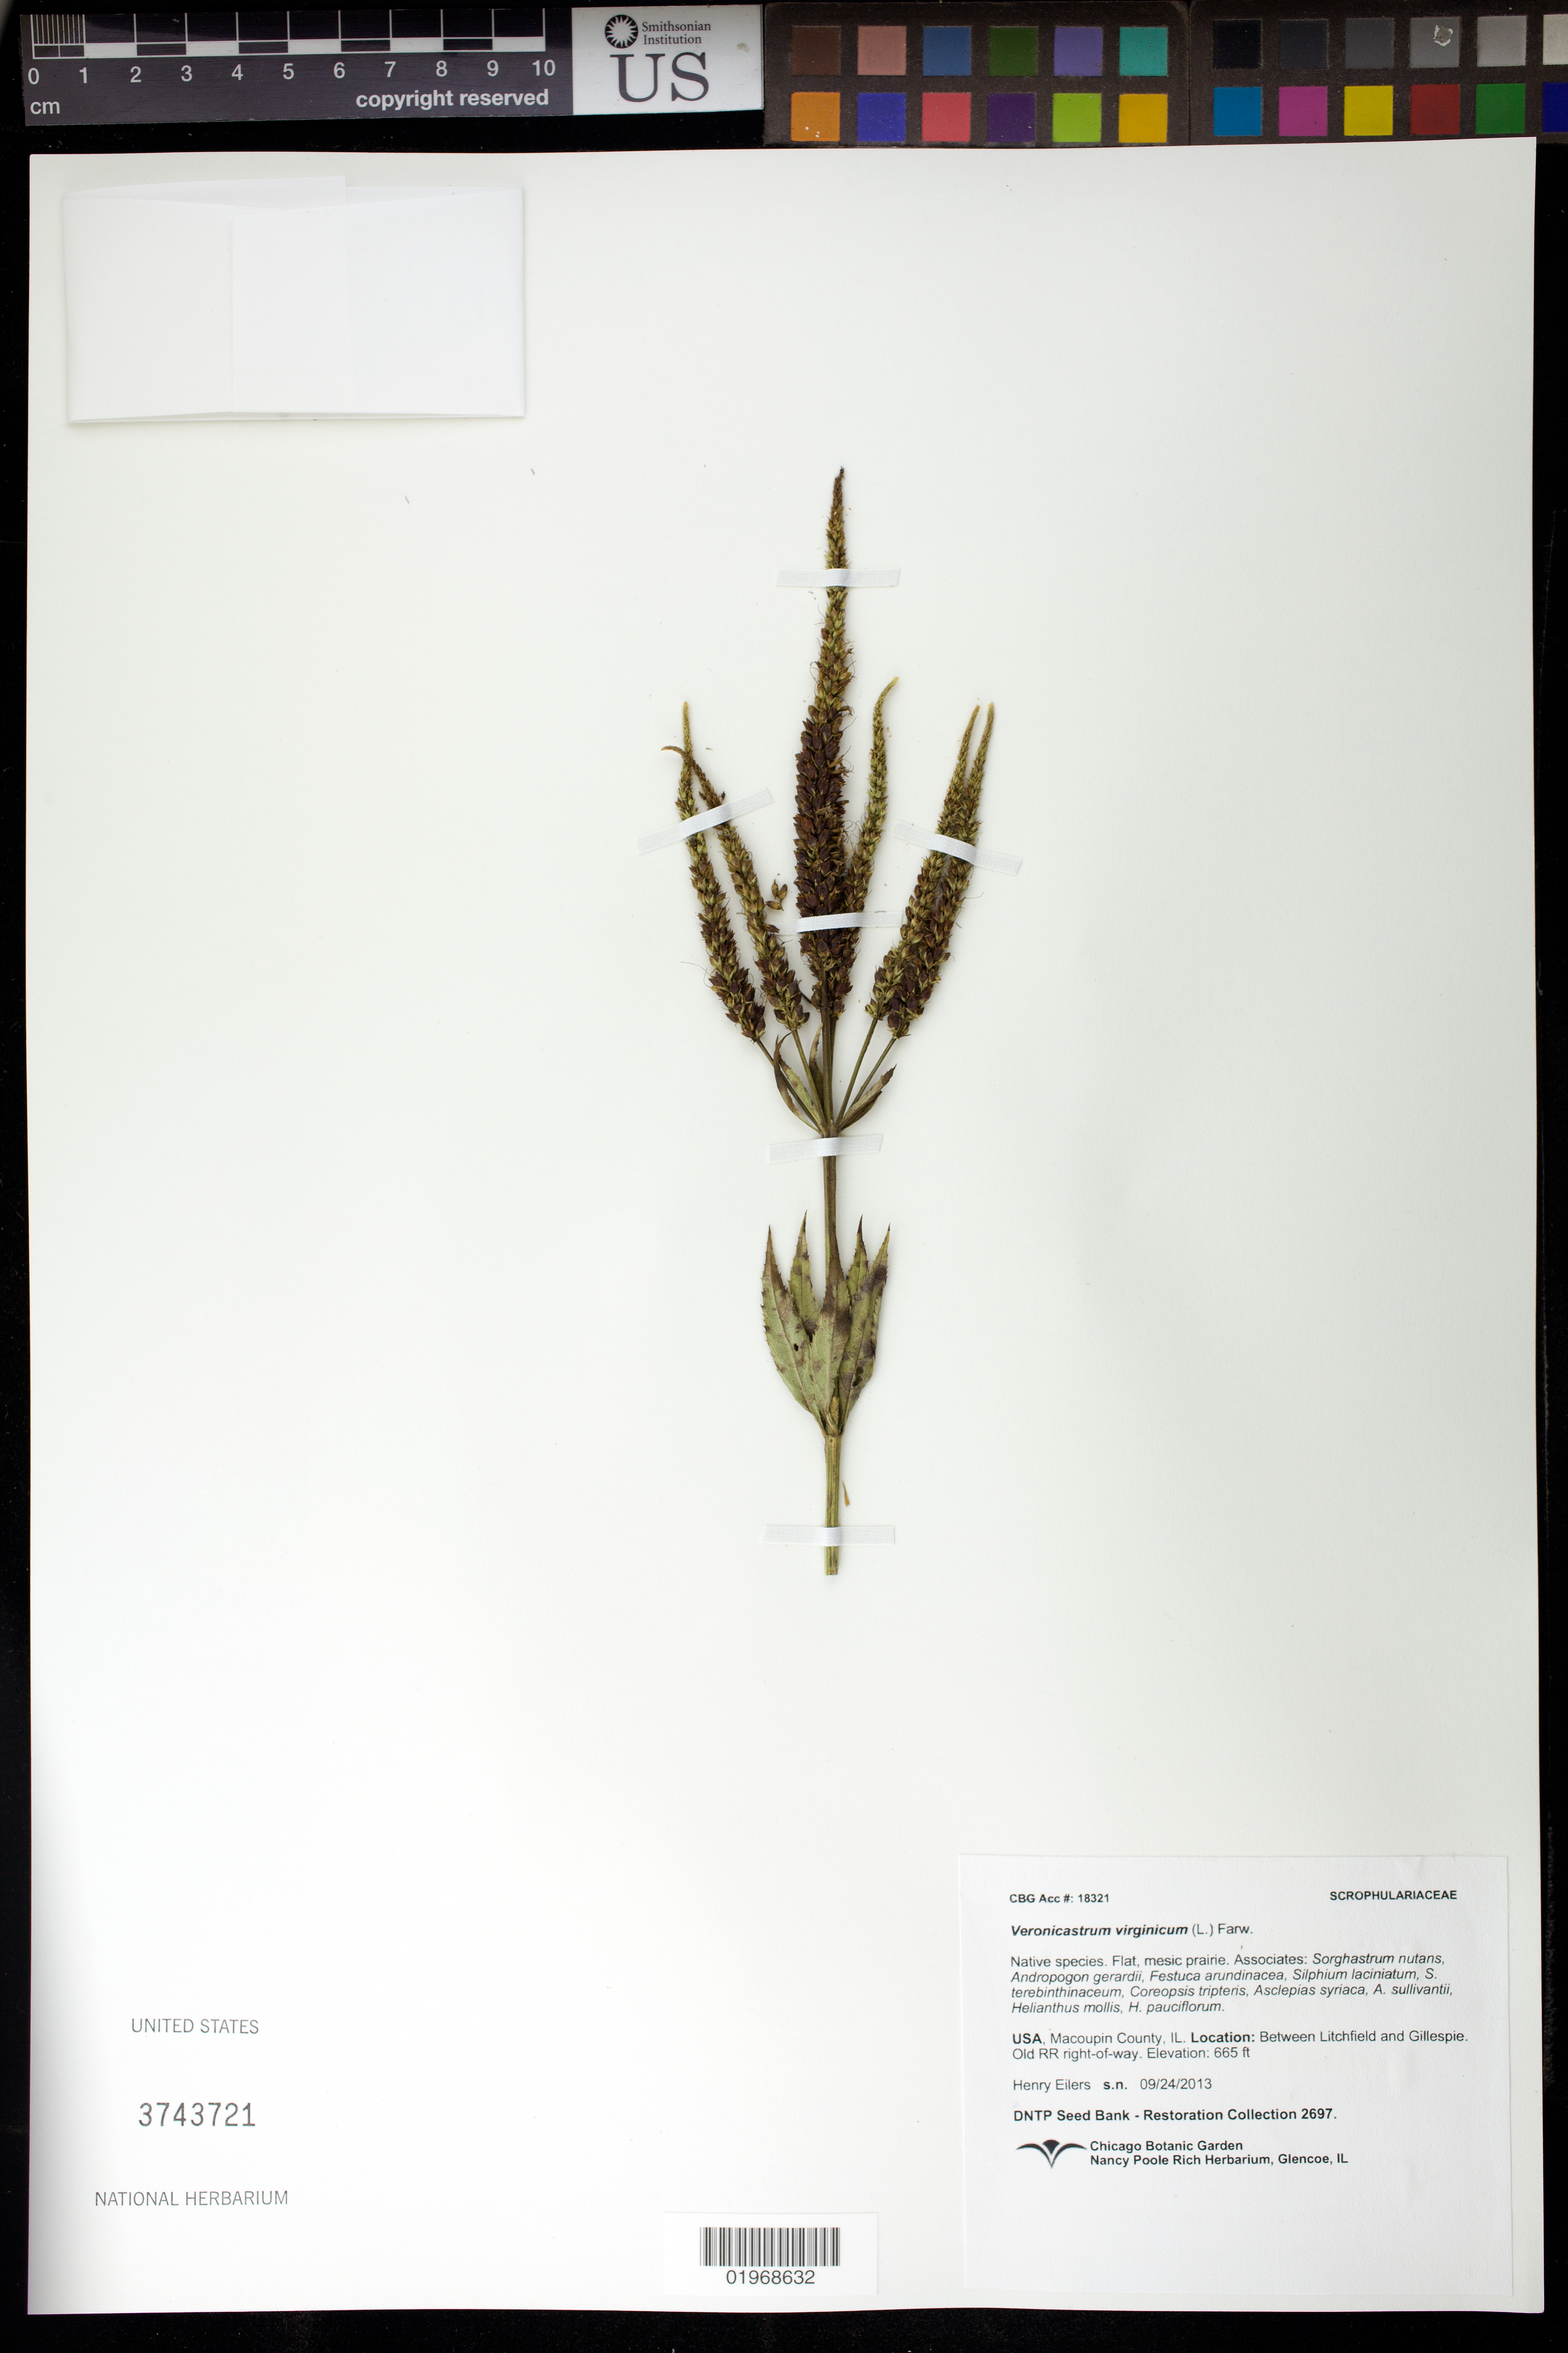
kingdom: Plantae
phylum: Tracheophyta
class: Magnoliopsida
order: Lamiales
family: Plantaginaceae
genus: Veronicastrum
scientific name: Veronicastrum virginicum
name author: (L.) Farw.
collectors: H. Eilers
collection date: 2013-09-24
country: United States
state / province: Illinois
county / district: Macoupin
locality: Between Litchfield and Gillespie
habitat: Flat mesic prairie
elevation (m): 203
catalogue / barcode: US 3743721